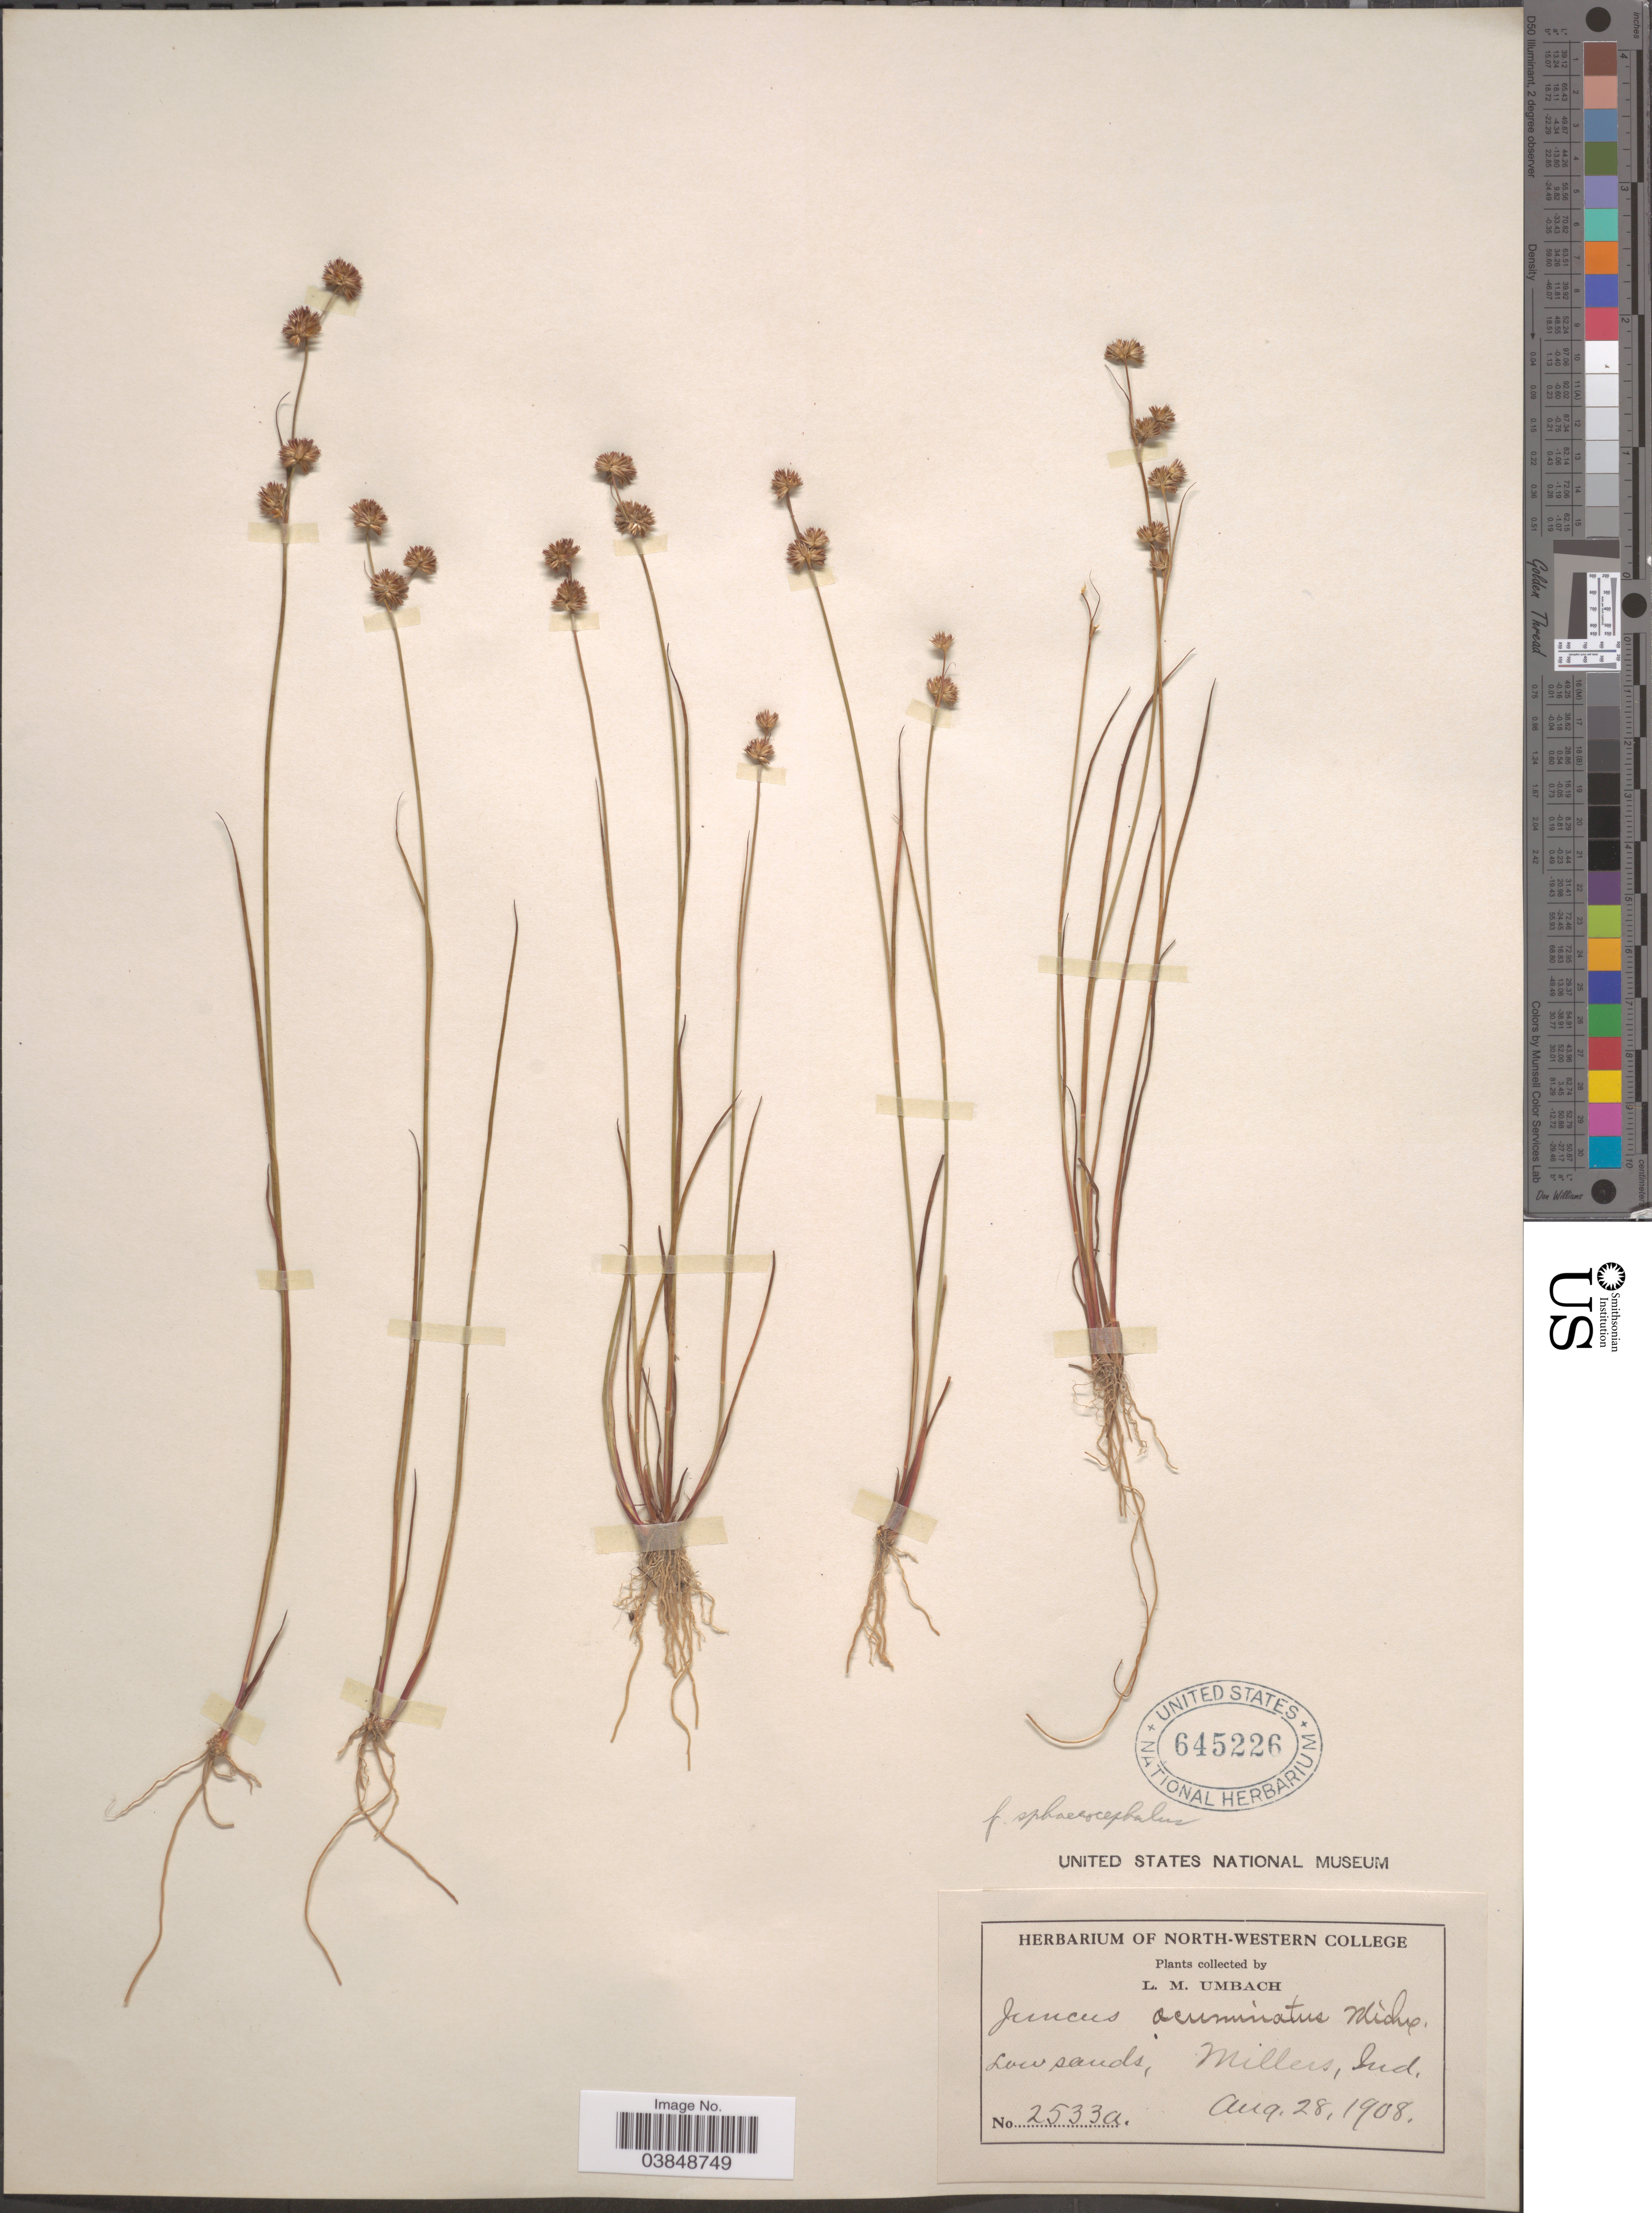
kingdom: Plantae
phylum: Tracheophyta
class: Liliopsida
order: Poales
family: Juncaceae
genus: Juncus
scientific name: Juncus acuminatus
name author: Michx.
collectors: L. M. Umbach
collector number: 2533a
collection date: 1908-08-28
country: United States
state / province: Indiana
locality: Low sands, Millers.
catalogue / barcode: US 645226